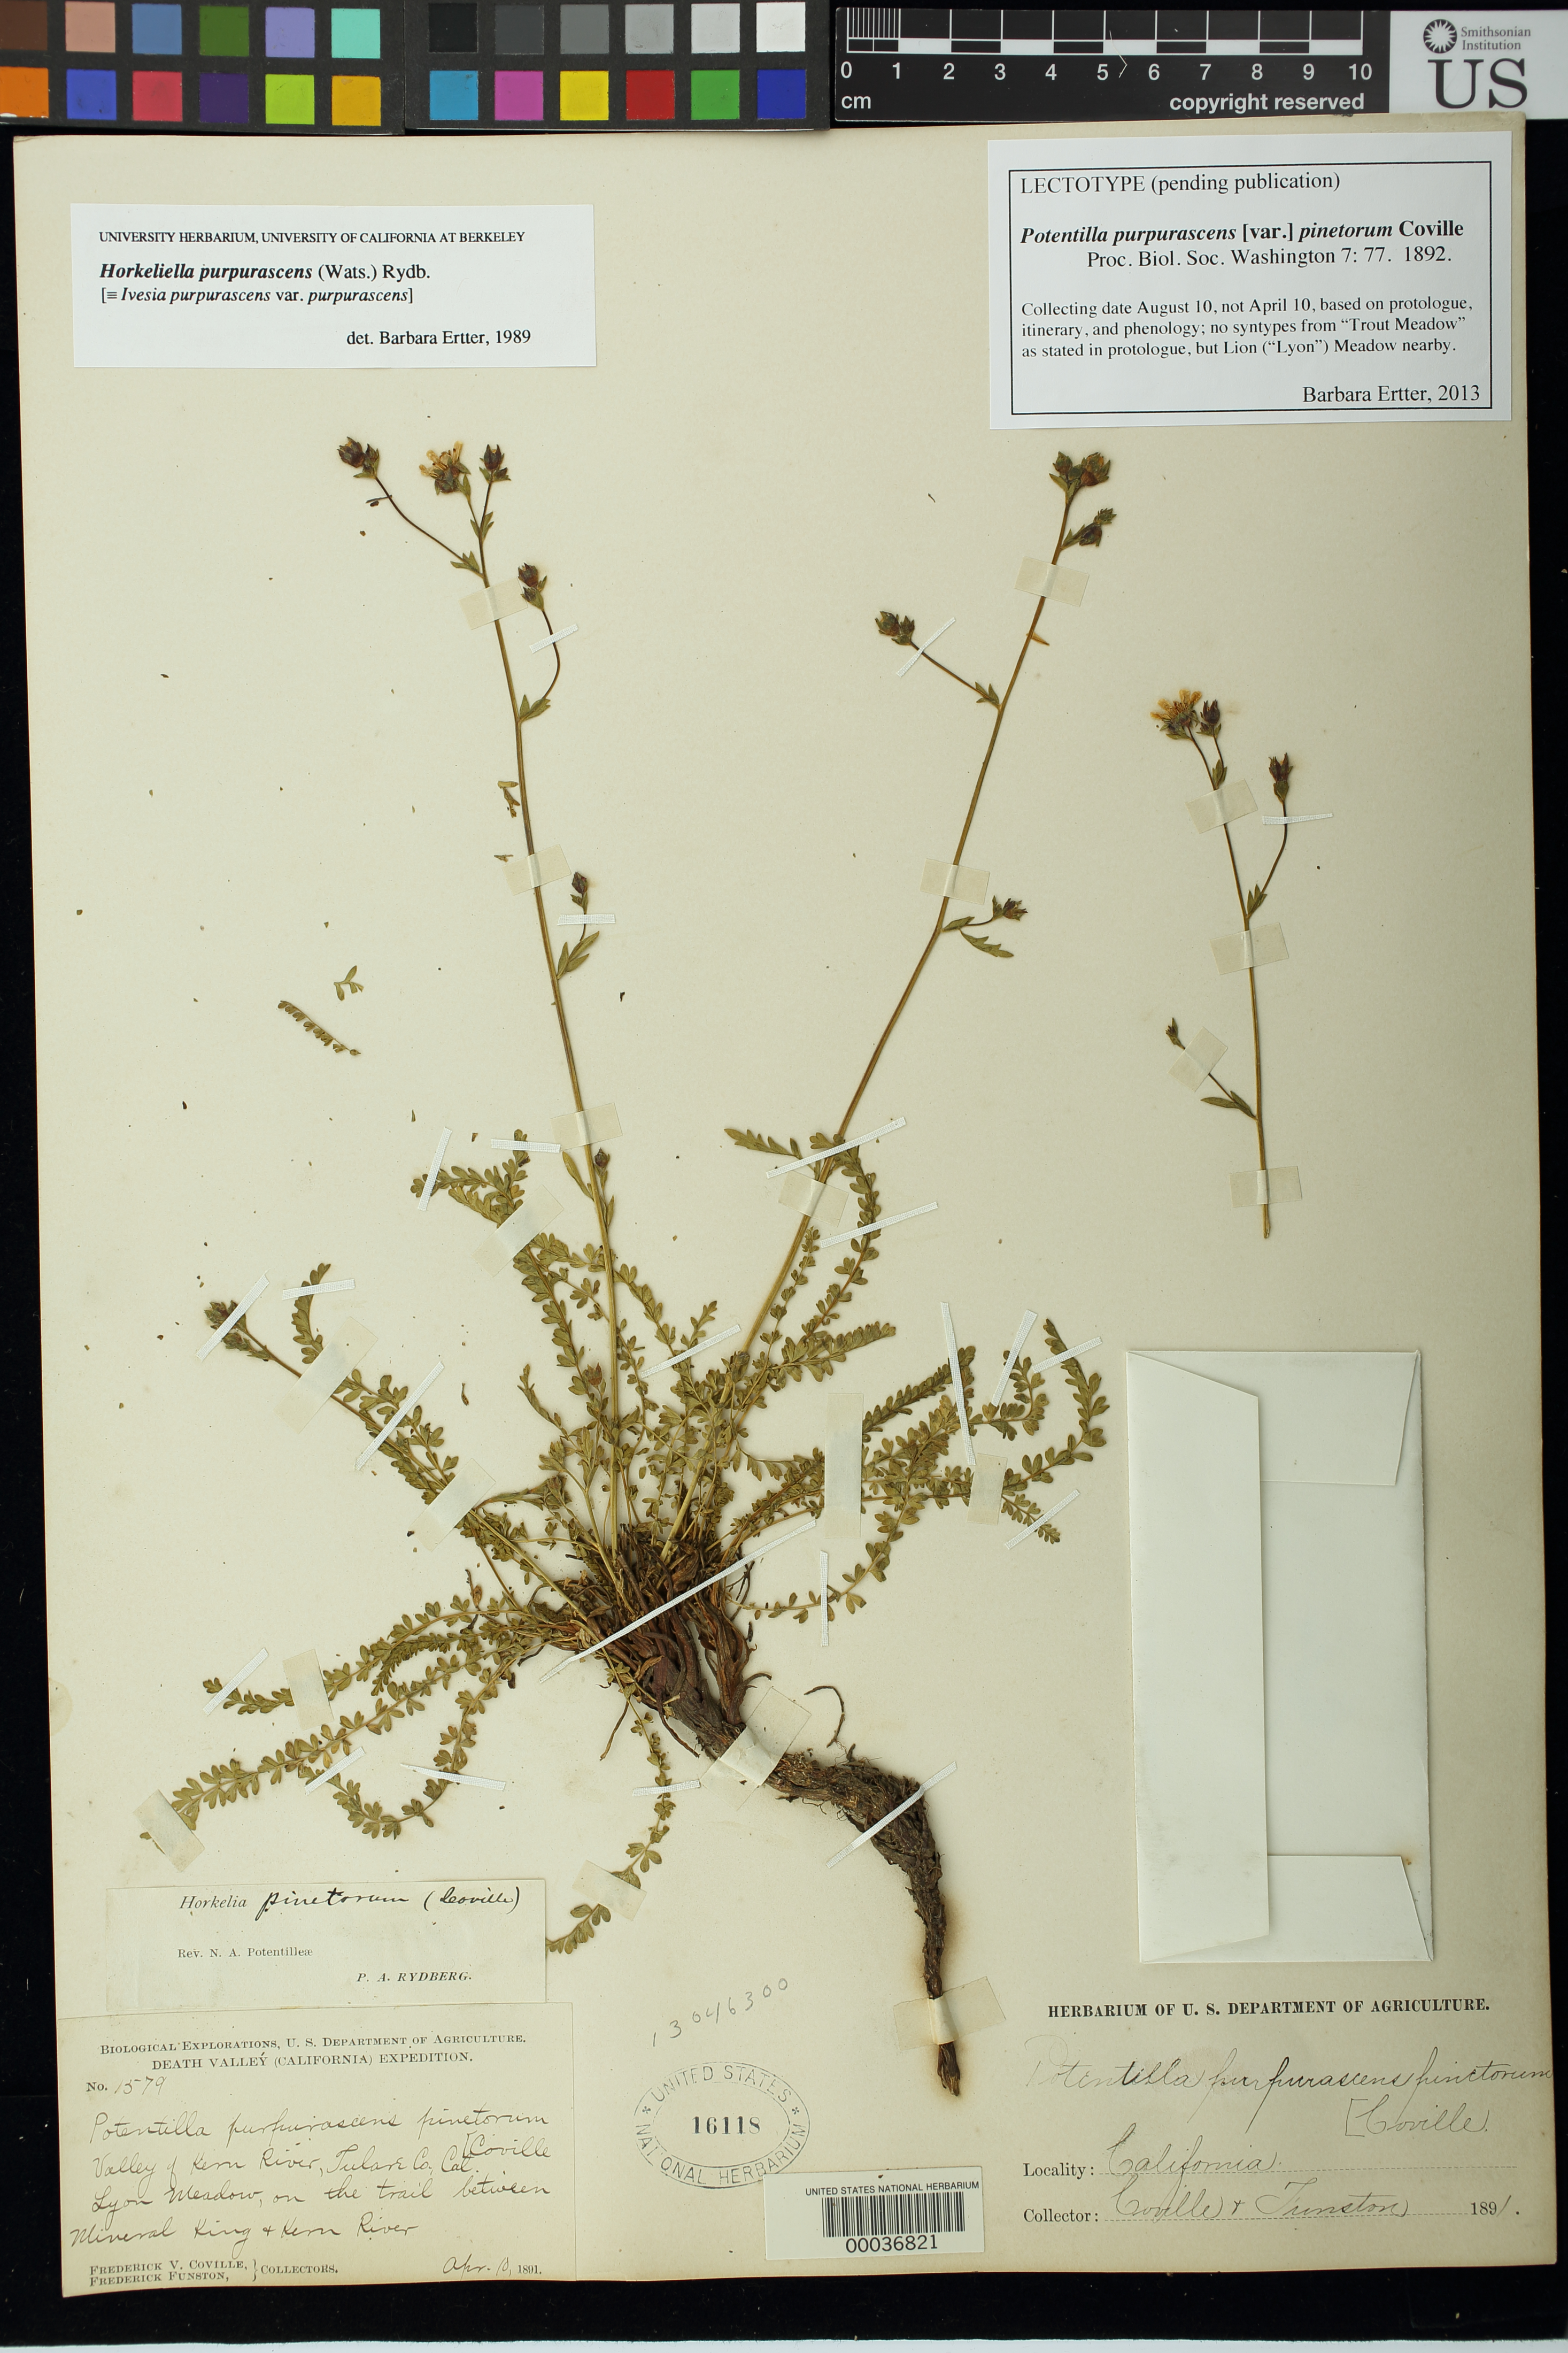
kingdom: Plantae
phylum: Tracheophyta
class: Magnoliopsida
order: Rosales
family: Rosaceae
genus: Potentilla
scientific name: Potentilla purpurascens var. pinetorum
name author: Coville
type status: Type Collection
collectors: F. V. Coville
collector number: Death Valley Exped. 1579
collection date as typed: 10 Apr 1891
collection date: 1891-04-10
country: United States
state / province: California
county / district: Tulare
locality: Valley of the North Fork of Kern River, Tulare County. Lyon Meadow, on the trail between Mineral King & Kern River. [locality varies slightly on duplicates]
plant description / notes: Protologue cites "Type specimen in the United States National Herbarium, No. 1579, Death Valley Expedition; collected August [error for April!] 10, 1891, at Trout Meadow, Sierra Nevada, Tulare County, California, by Frederick V. Coville". US has 3 original sheets of this collection (USNH 16116, 16117, 16118), none indicated as the type by Coville; USNH 16118 is annotated "lectotype (pending publication)" by B. Ertter (2013), the other 2 sheets as "duplicate of lectotype".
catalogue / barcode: US 16118